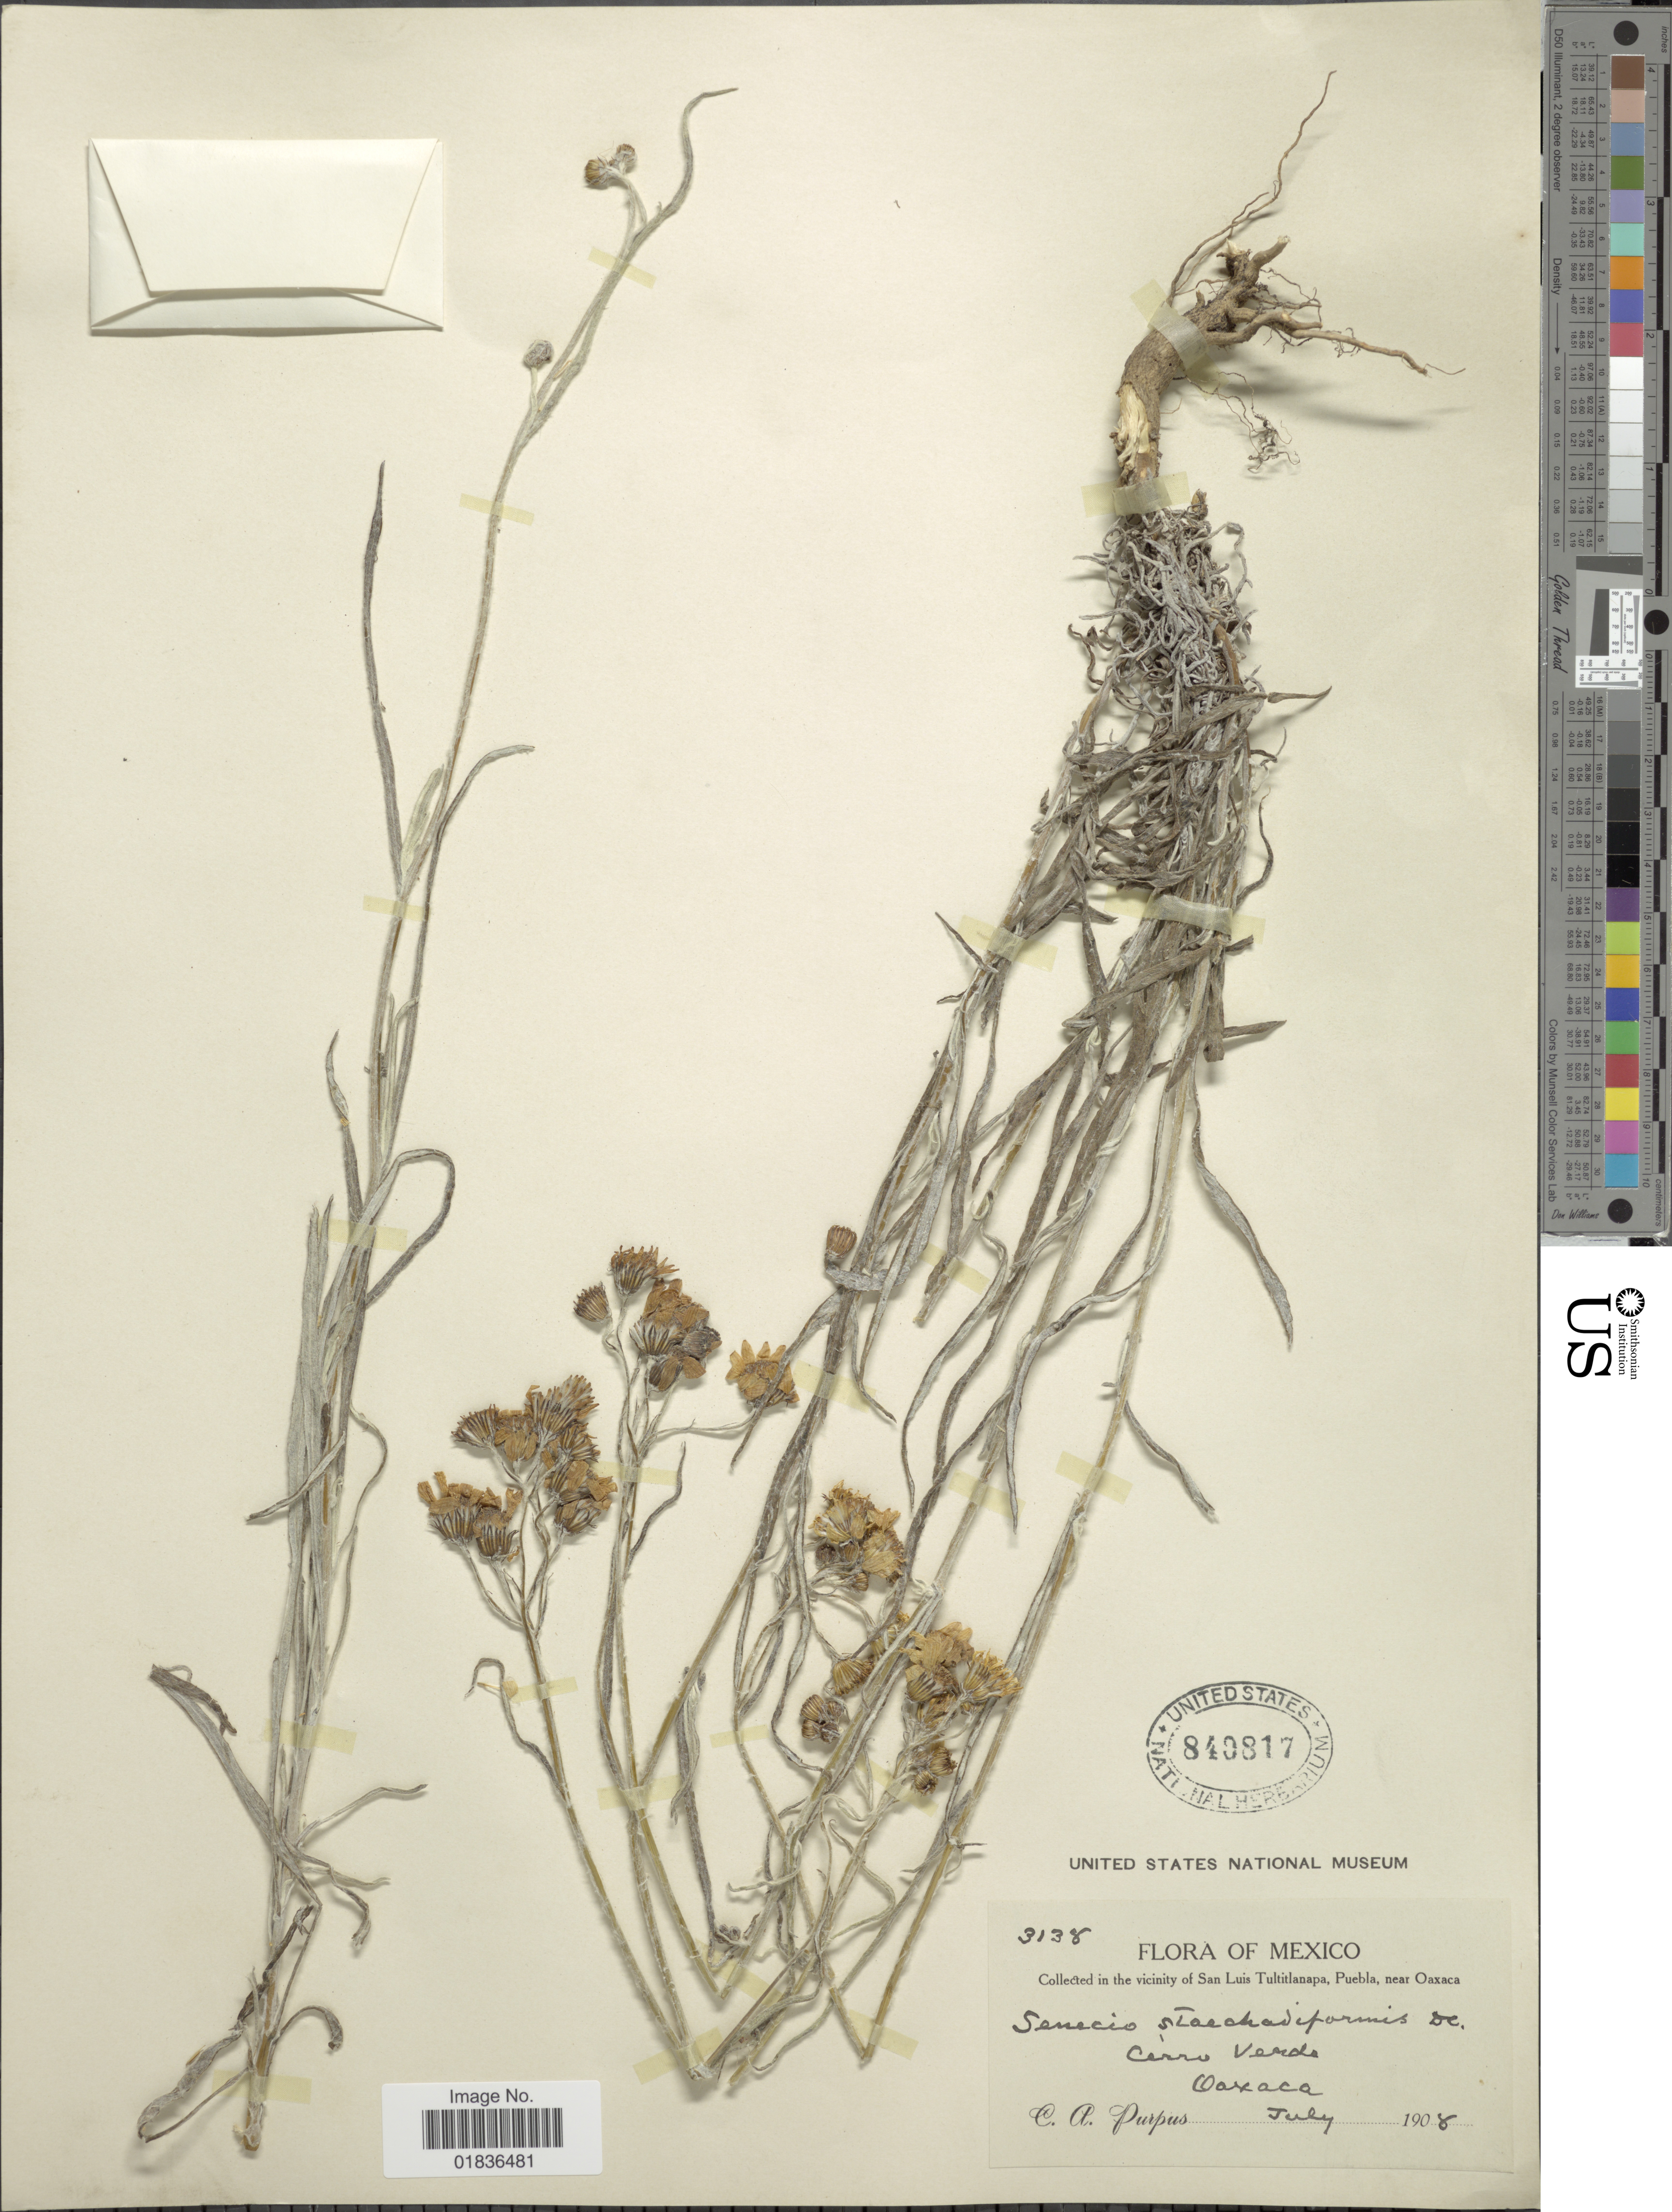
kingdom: Plantae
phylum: Tracheophyta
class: Magnoliopsida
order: Asterales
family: Asteraceae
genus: Senecio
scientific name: Senecio stoechadiformis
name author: DC.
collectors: C. A. Purpus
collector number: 3138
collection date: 1908-07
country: Mexico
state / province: Oaxaca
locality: In the vicinity of San Luis Tultitlanapa, Puebla, near Oaxaca,Cerro Verde.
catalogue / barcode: US 840817